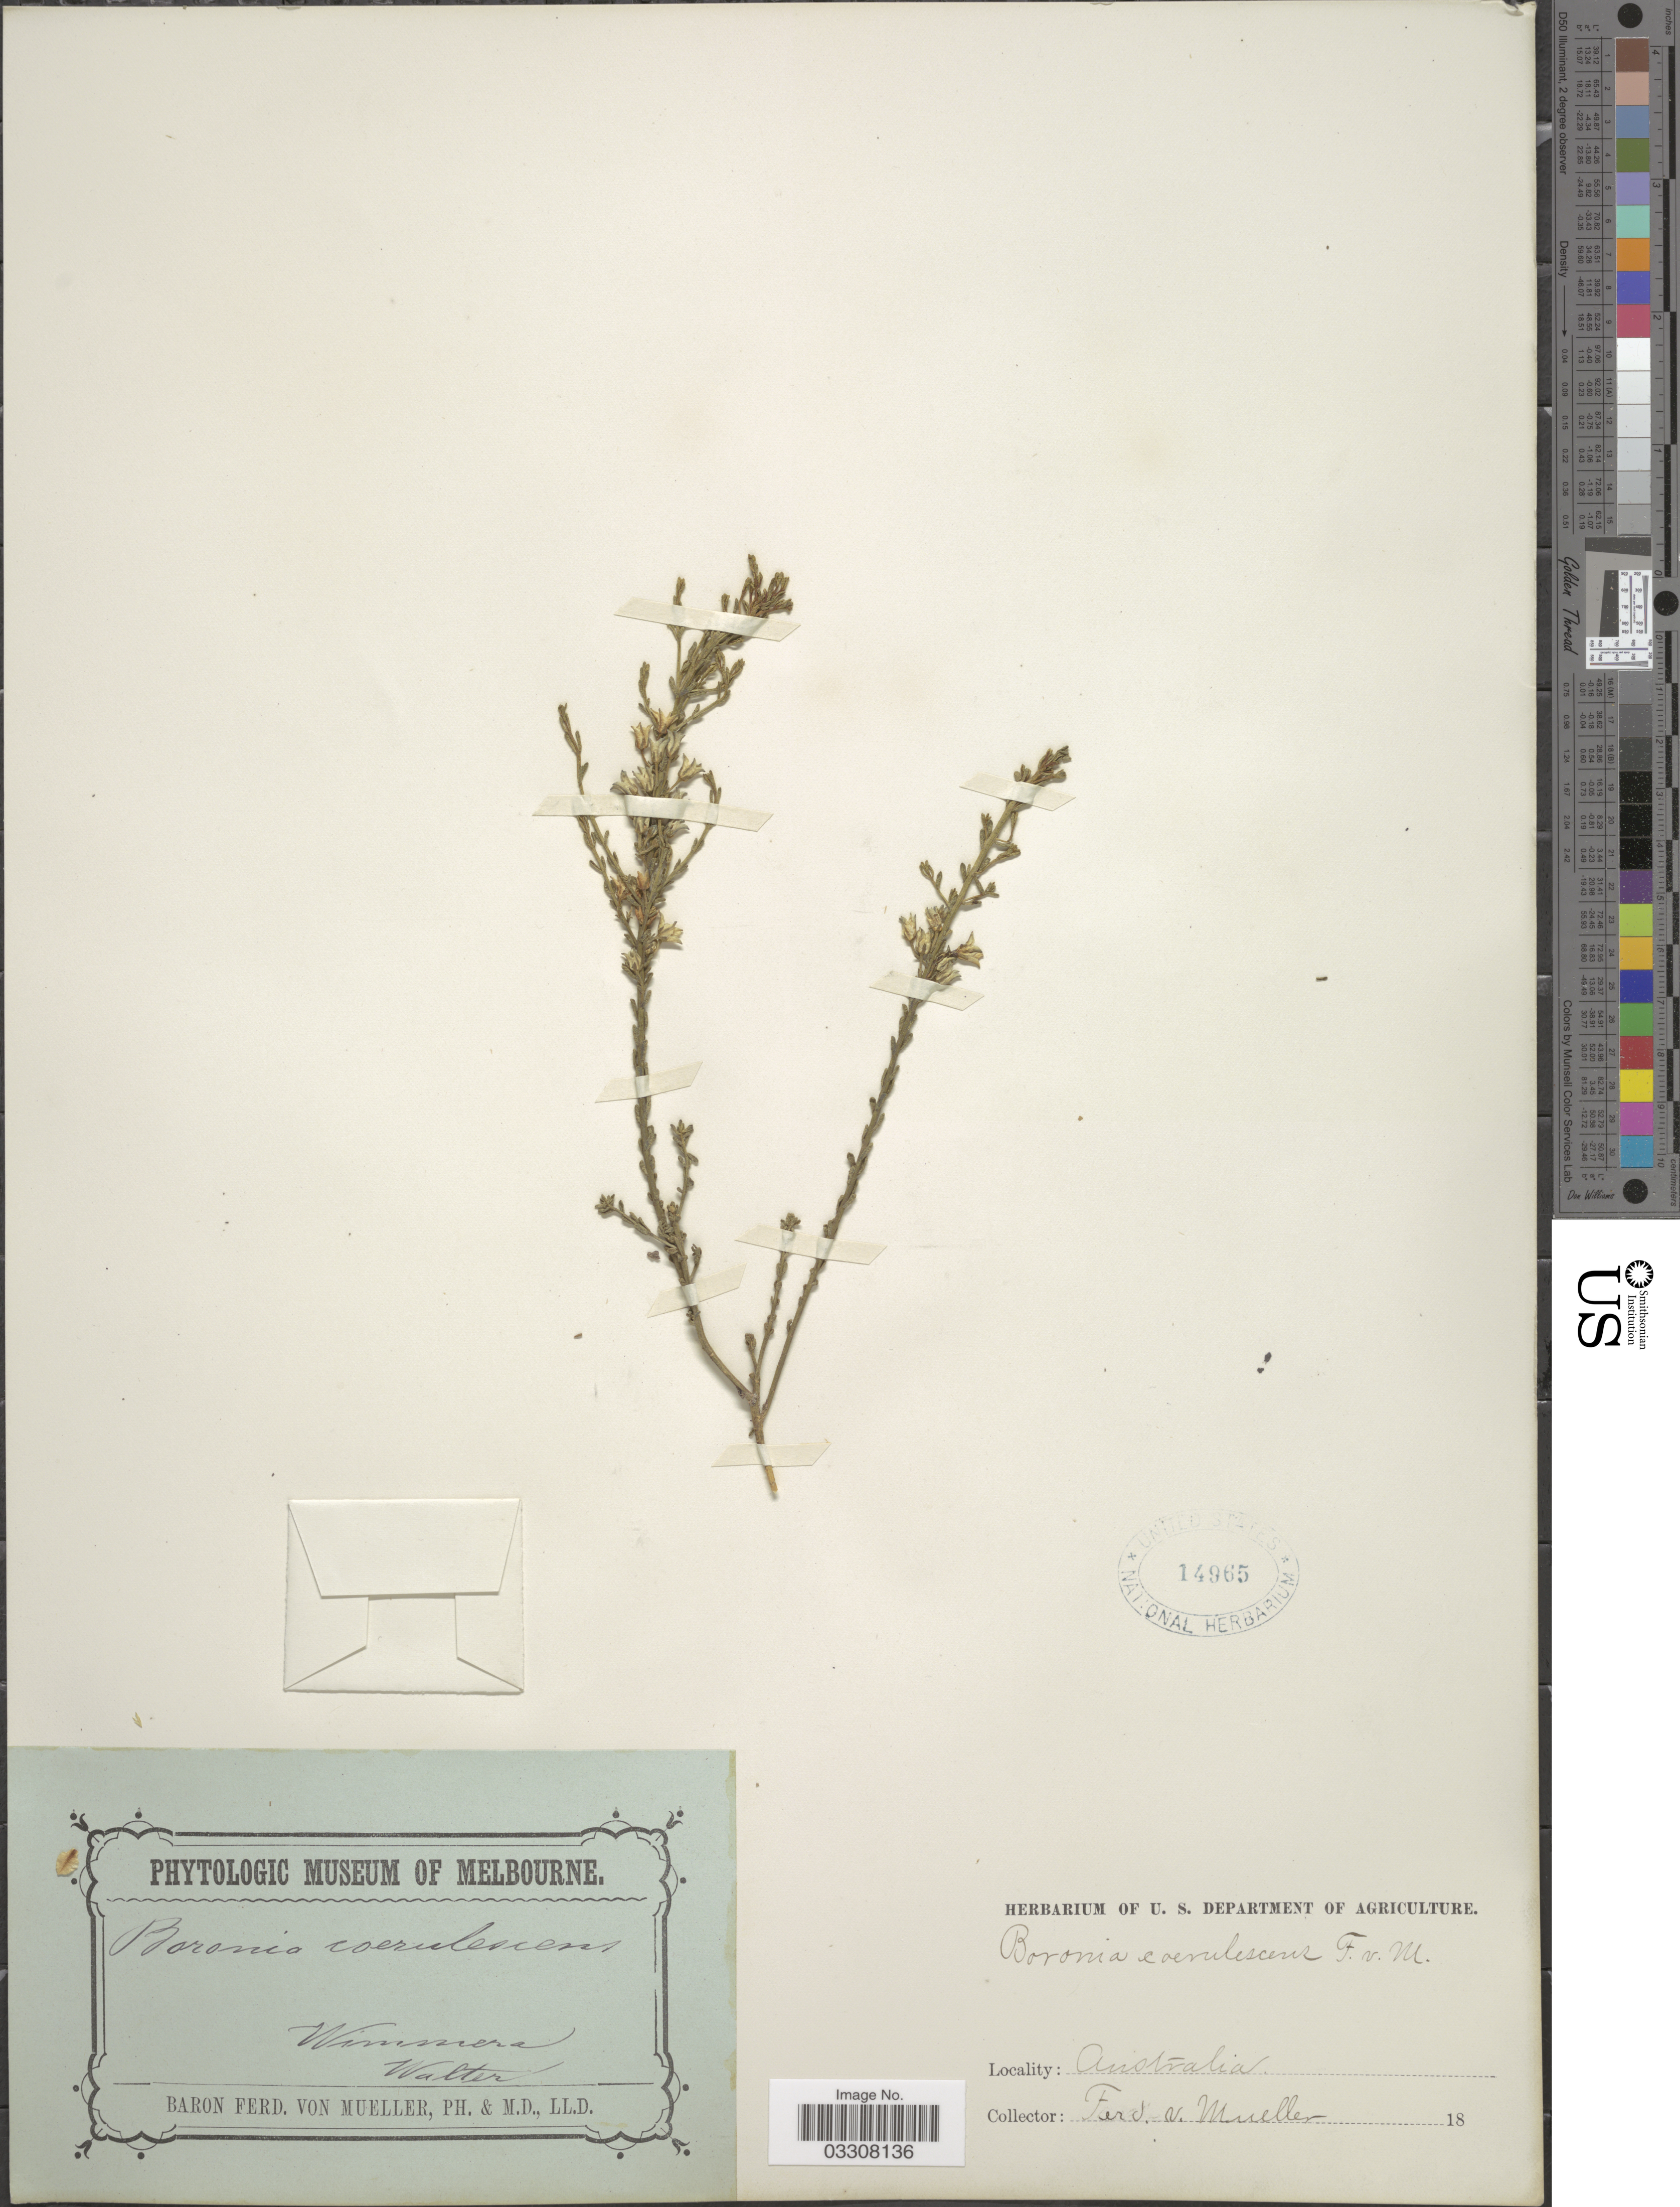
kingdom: Plantae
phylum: Tracheophyta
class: Magnoliopsida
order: Sapindales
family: Rutaceae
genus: Cyanothamnus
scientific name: Cyanothamnus coerulescens subsp. coerulescens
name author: (F. Muell.) Duretto & Heslewood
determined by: Strong, Mark T., (BOT), Smithsonian Institution - National Museum of Natural History (UNITED STATES)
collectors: F. Mueller & Walter, --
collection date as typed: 18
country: Australia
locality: Wimmera.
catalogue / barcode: US 14965